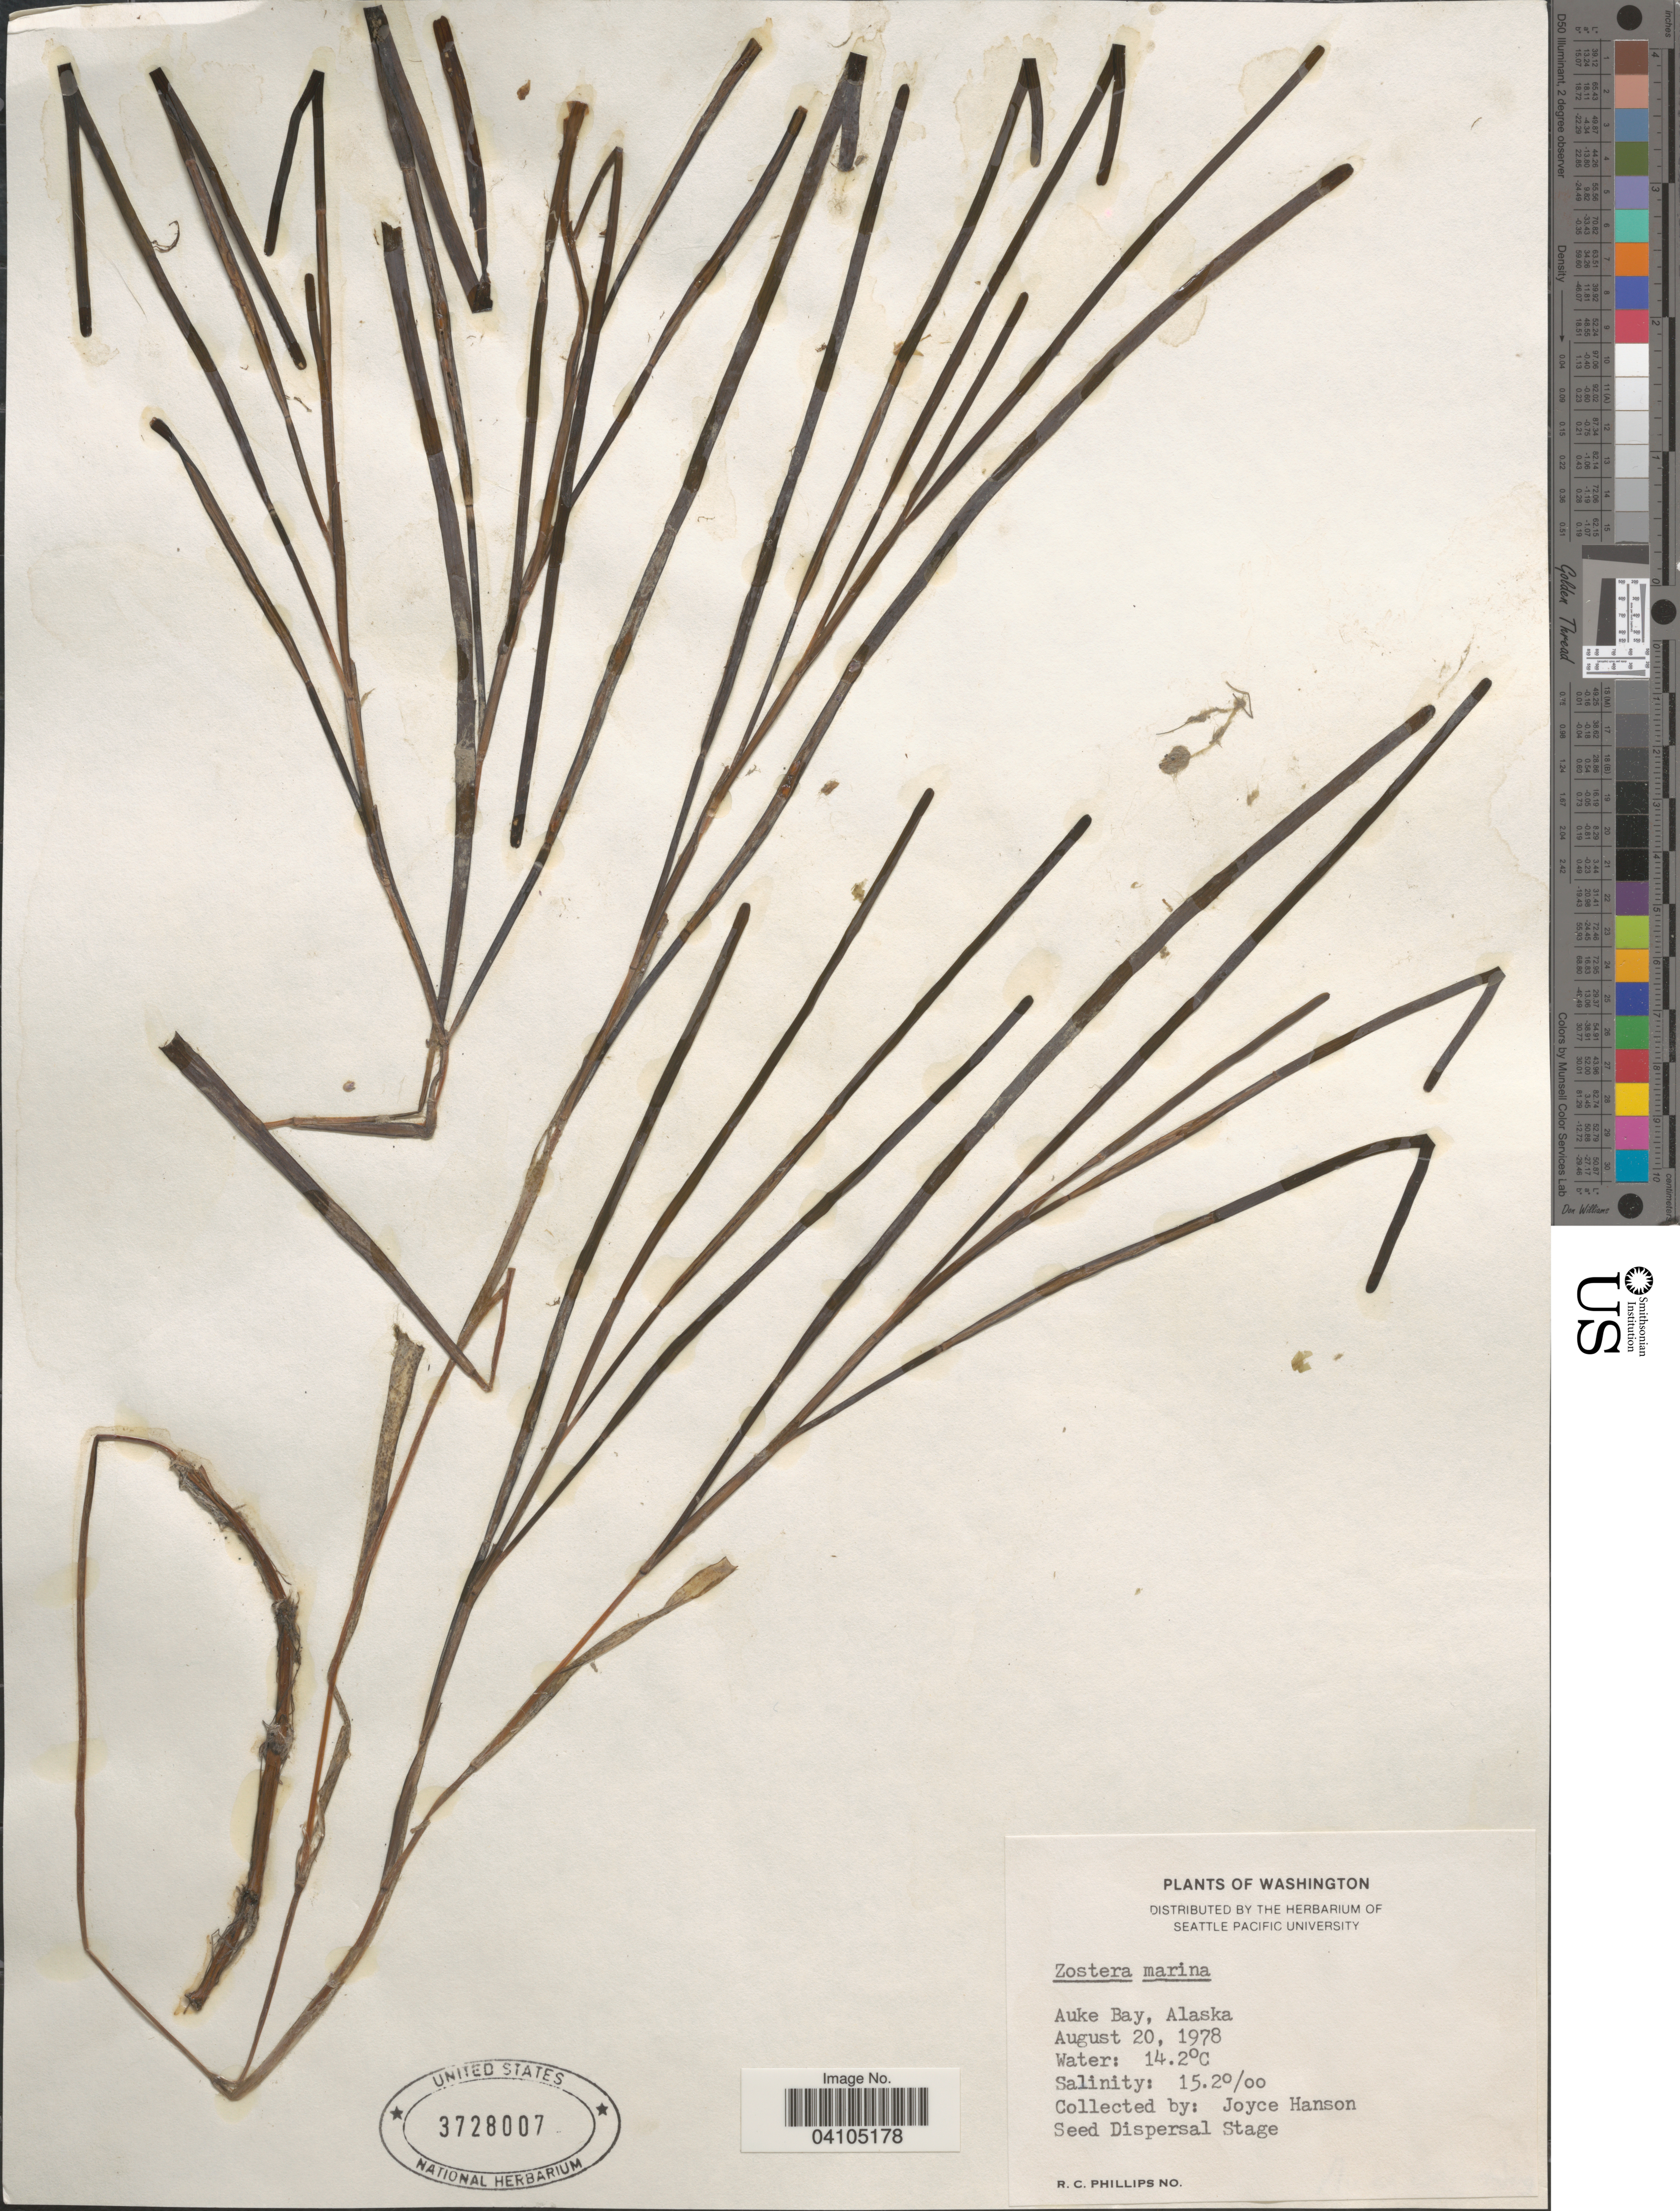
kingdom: Plantae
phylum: Tracheophyta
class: Liliopsida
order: Alismatales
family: Zosteraceae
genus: Zostera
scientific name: Zostera marina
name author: L.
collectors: J. Hanson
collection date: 1978-08-20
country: United States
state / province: Alaska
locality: Auke Bay.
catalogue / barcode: US 3728007